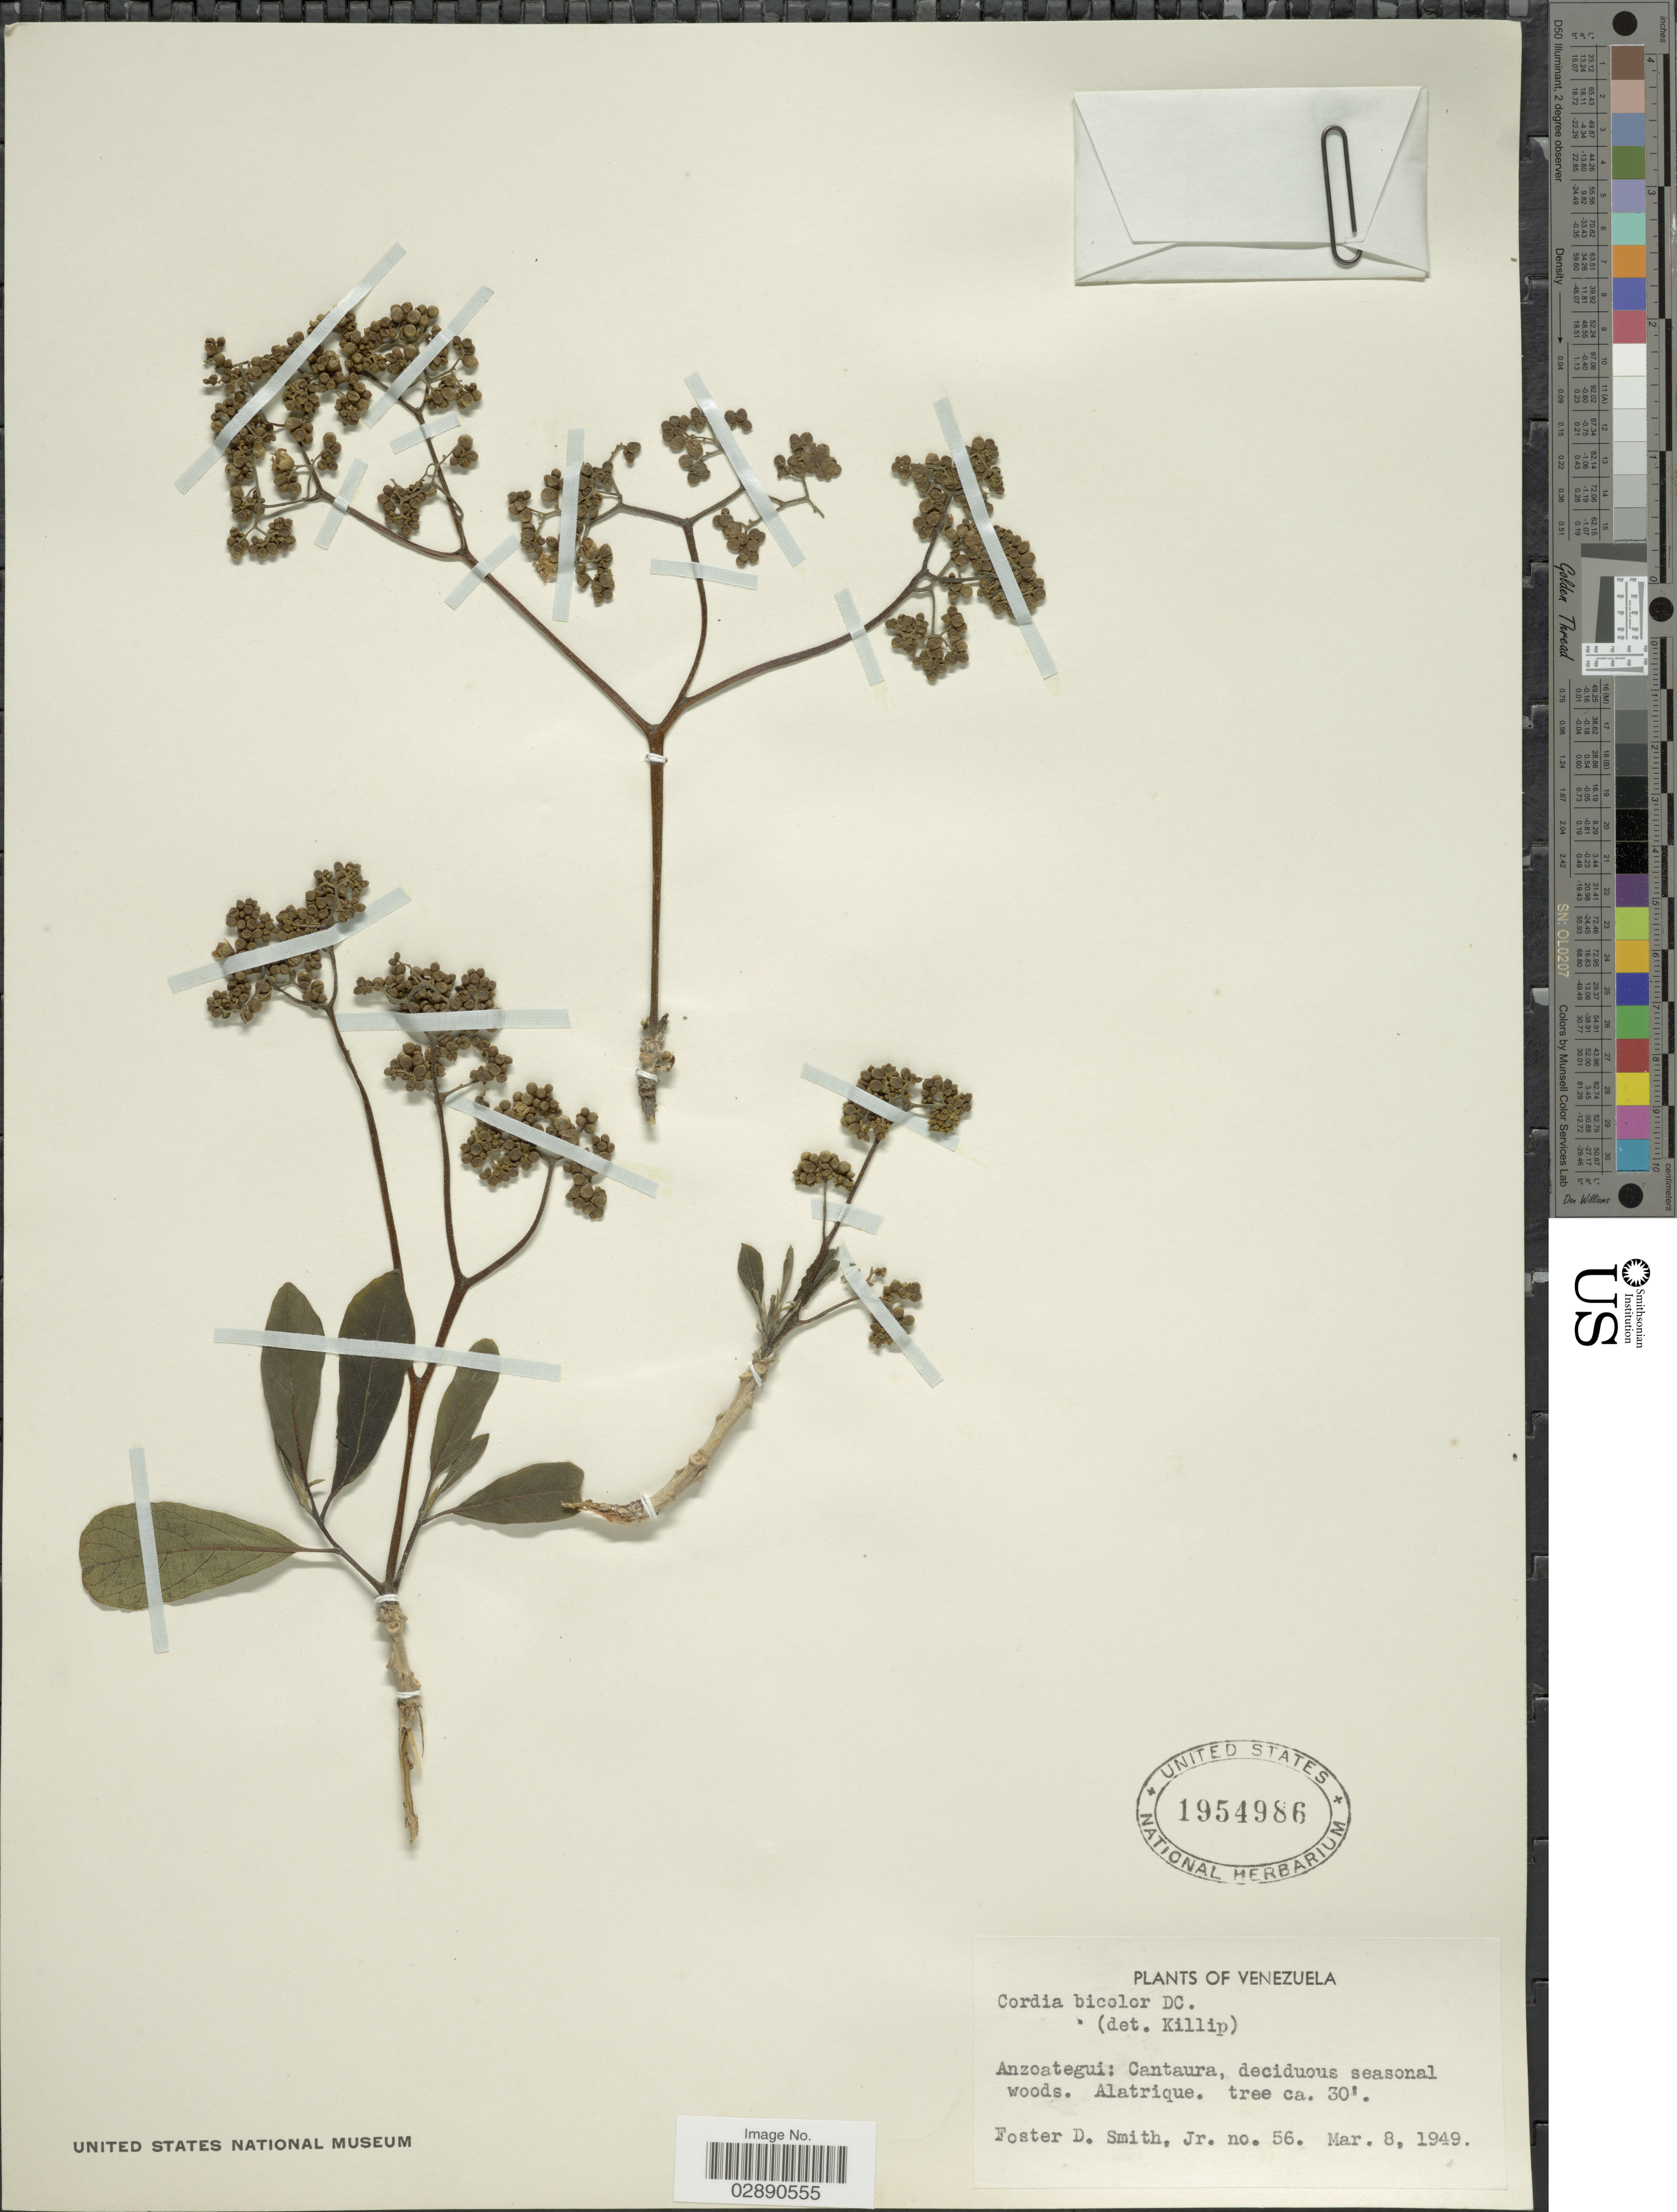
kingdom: Plantae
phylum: Tracheophyta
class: Magnoliopsida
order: Boraginales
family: Cordiaceae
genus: Cordia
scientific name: Cordia bicolor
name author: A. DC.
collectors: F. Smith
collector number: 56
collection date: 1949-03-08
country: Venezuela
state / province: Anzoategui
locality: Cantaura, deciduous seasonal woods. Alatrique.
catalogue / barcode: US 1954986